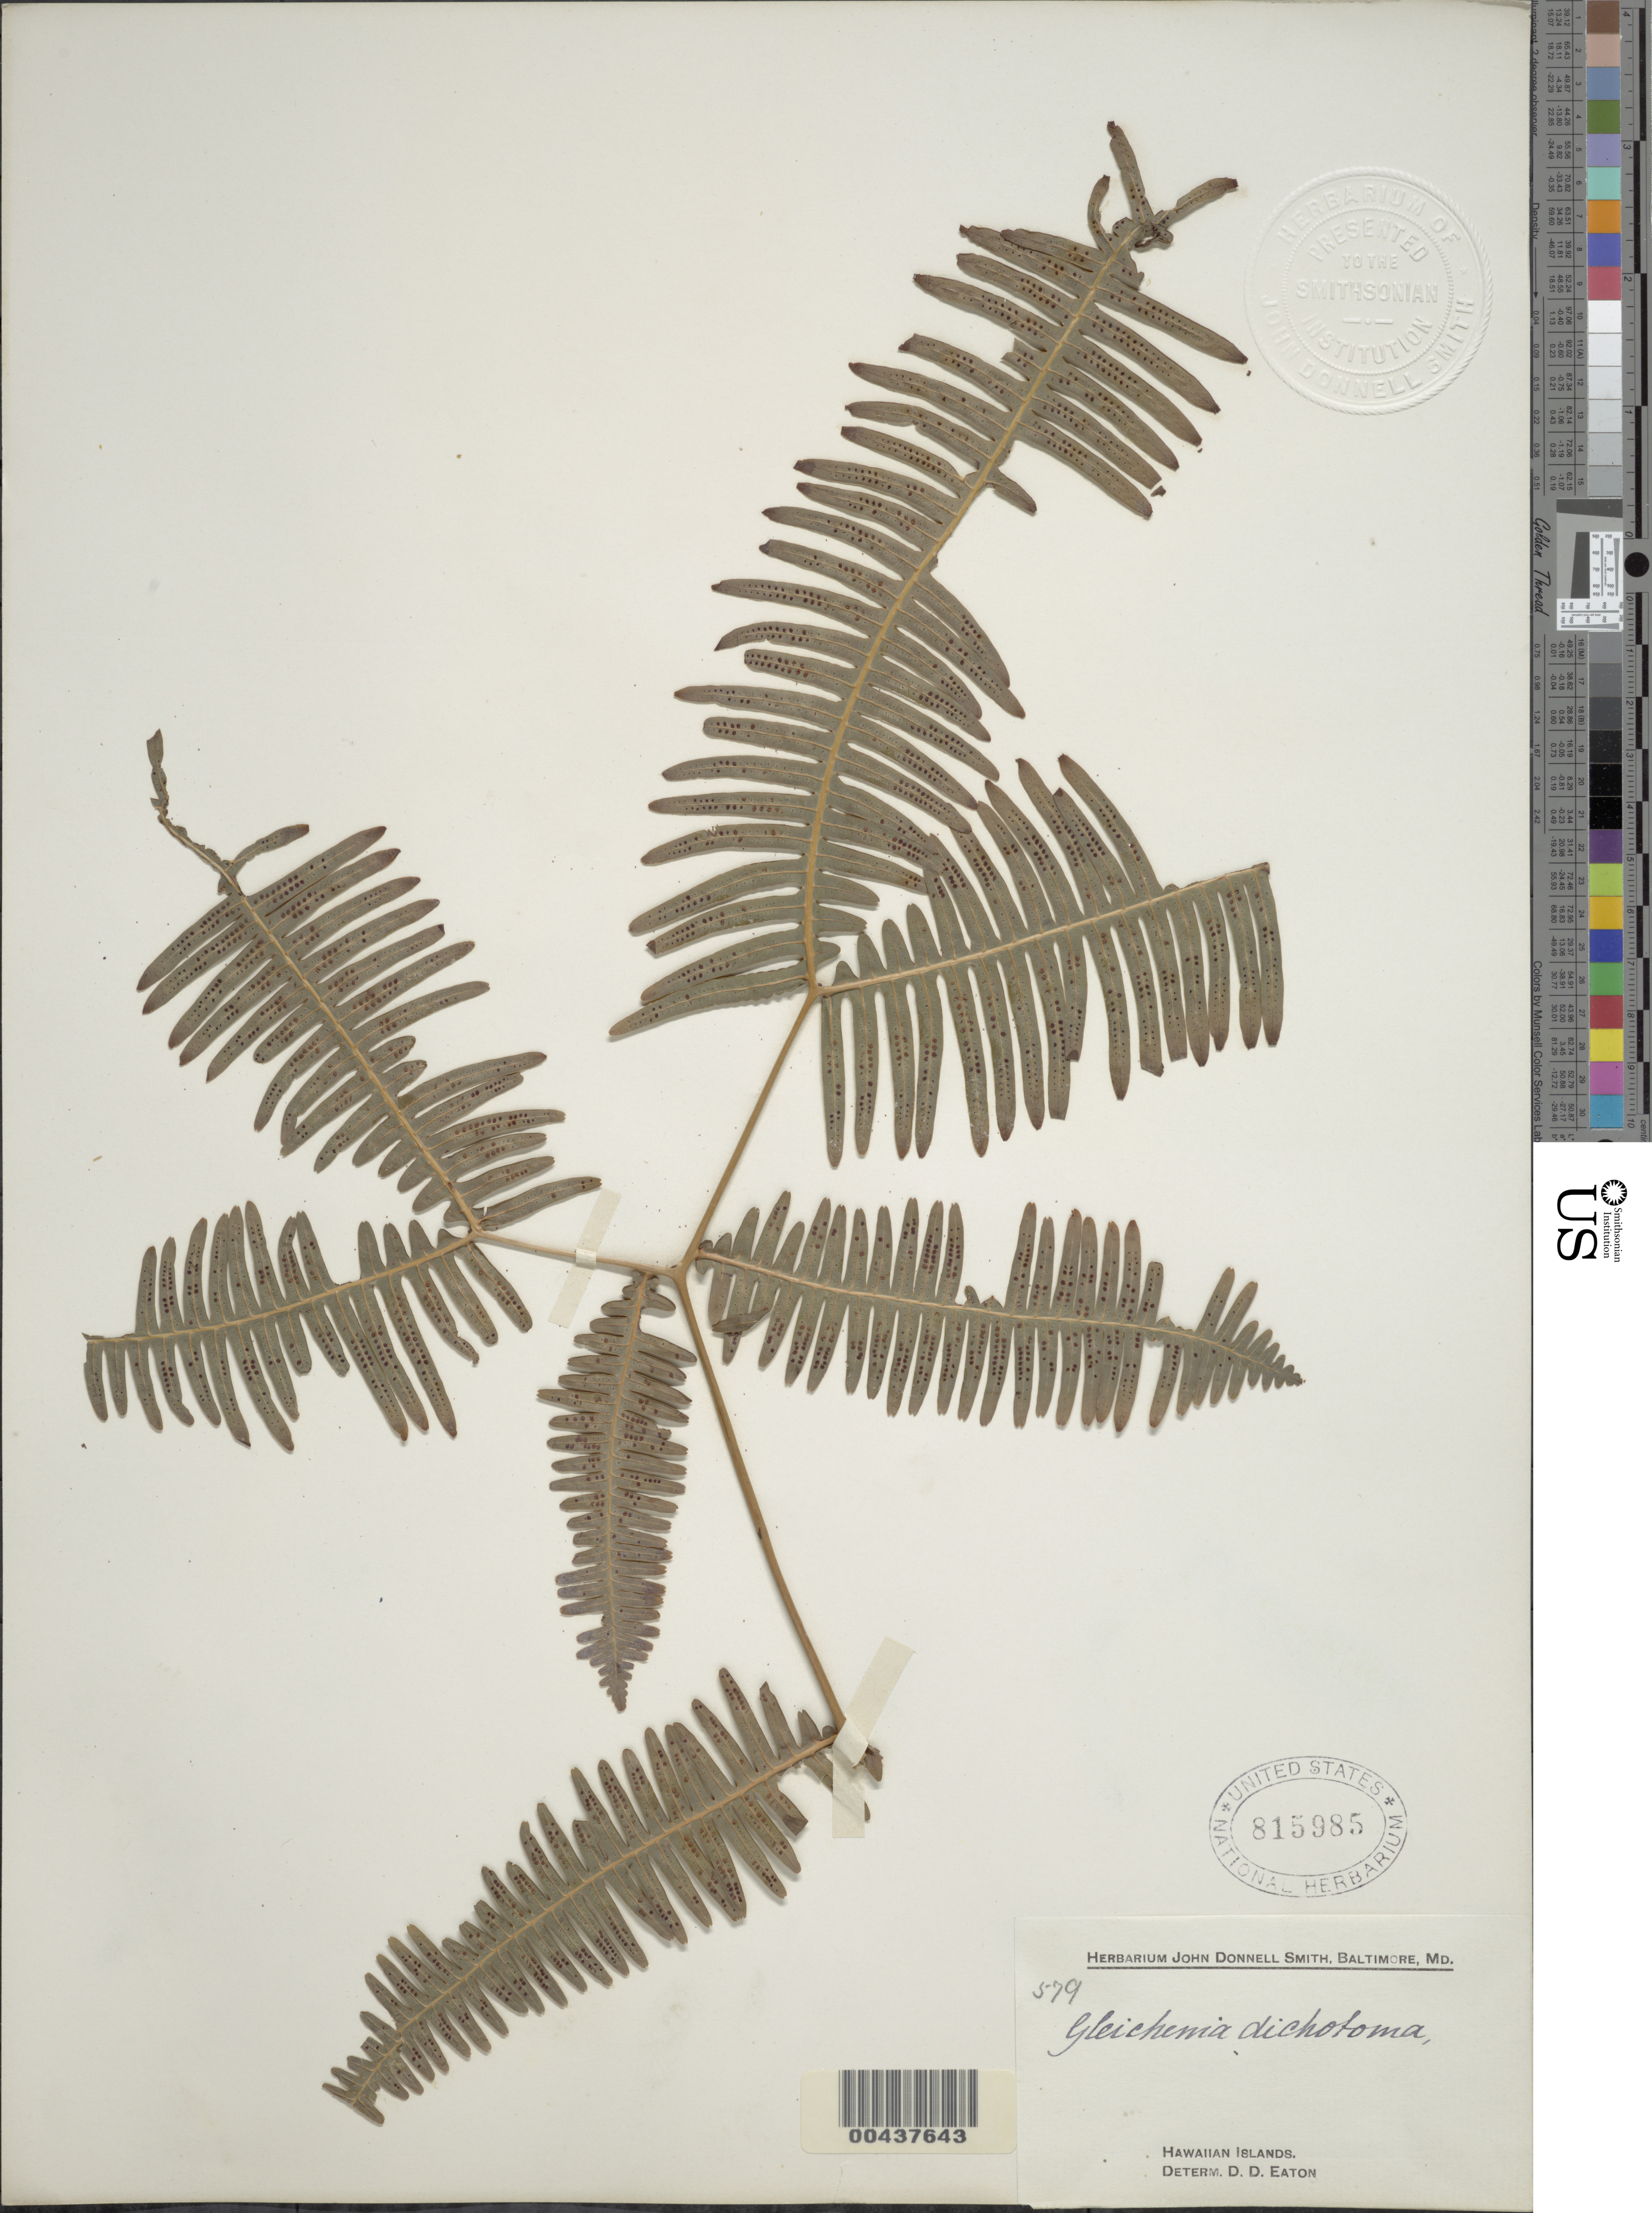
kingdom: Plantae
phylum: Tracheophyta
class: Polypodiopsida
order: Gleicheniales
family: Gleicheniaceae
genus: Dicranopteris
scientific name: Dicranopteris linearis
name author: (Burm. f.) Underw.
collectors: J. Donnell Smith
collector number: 579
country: United States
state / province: Hawaii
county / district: Hawaii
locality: Hawaiian Islands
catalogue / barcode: US 815985